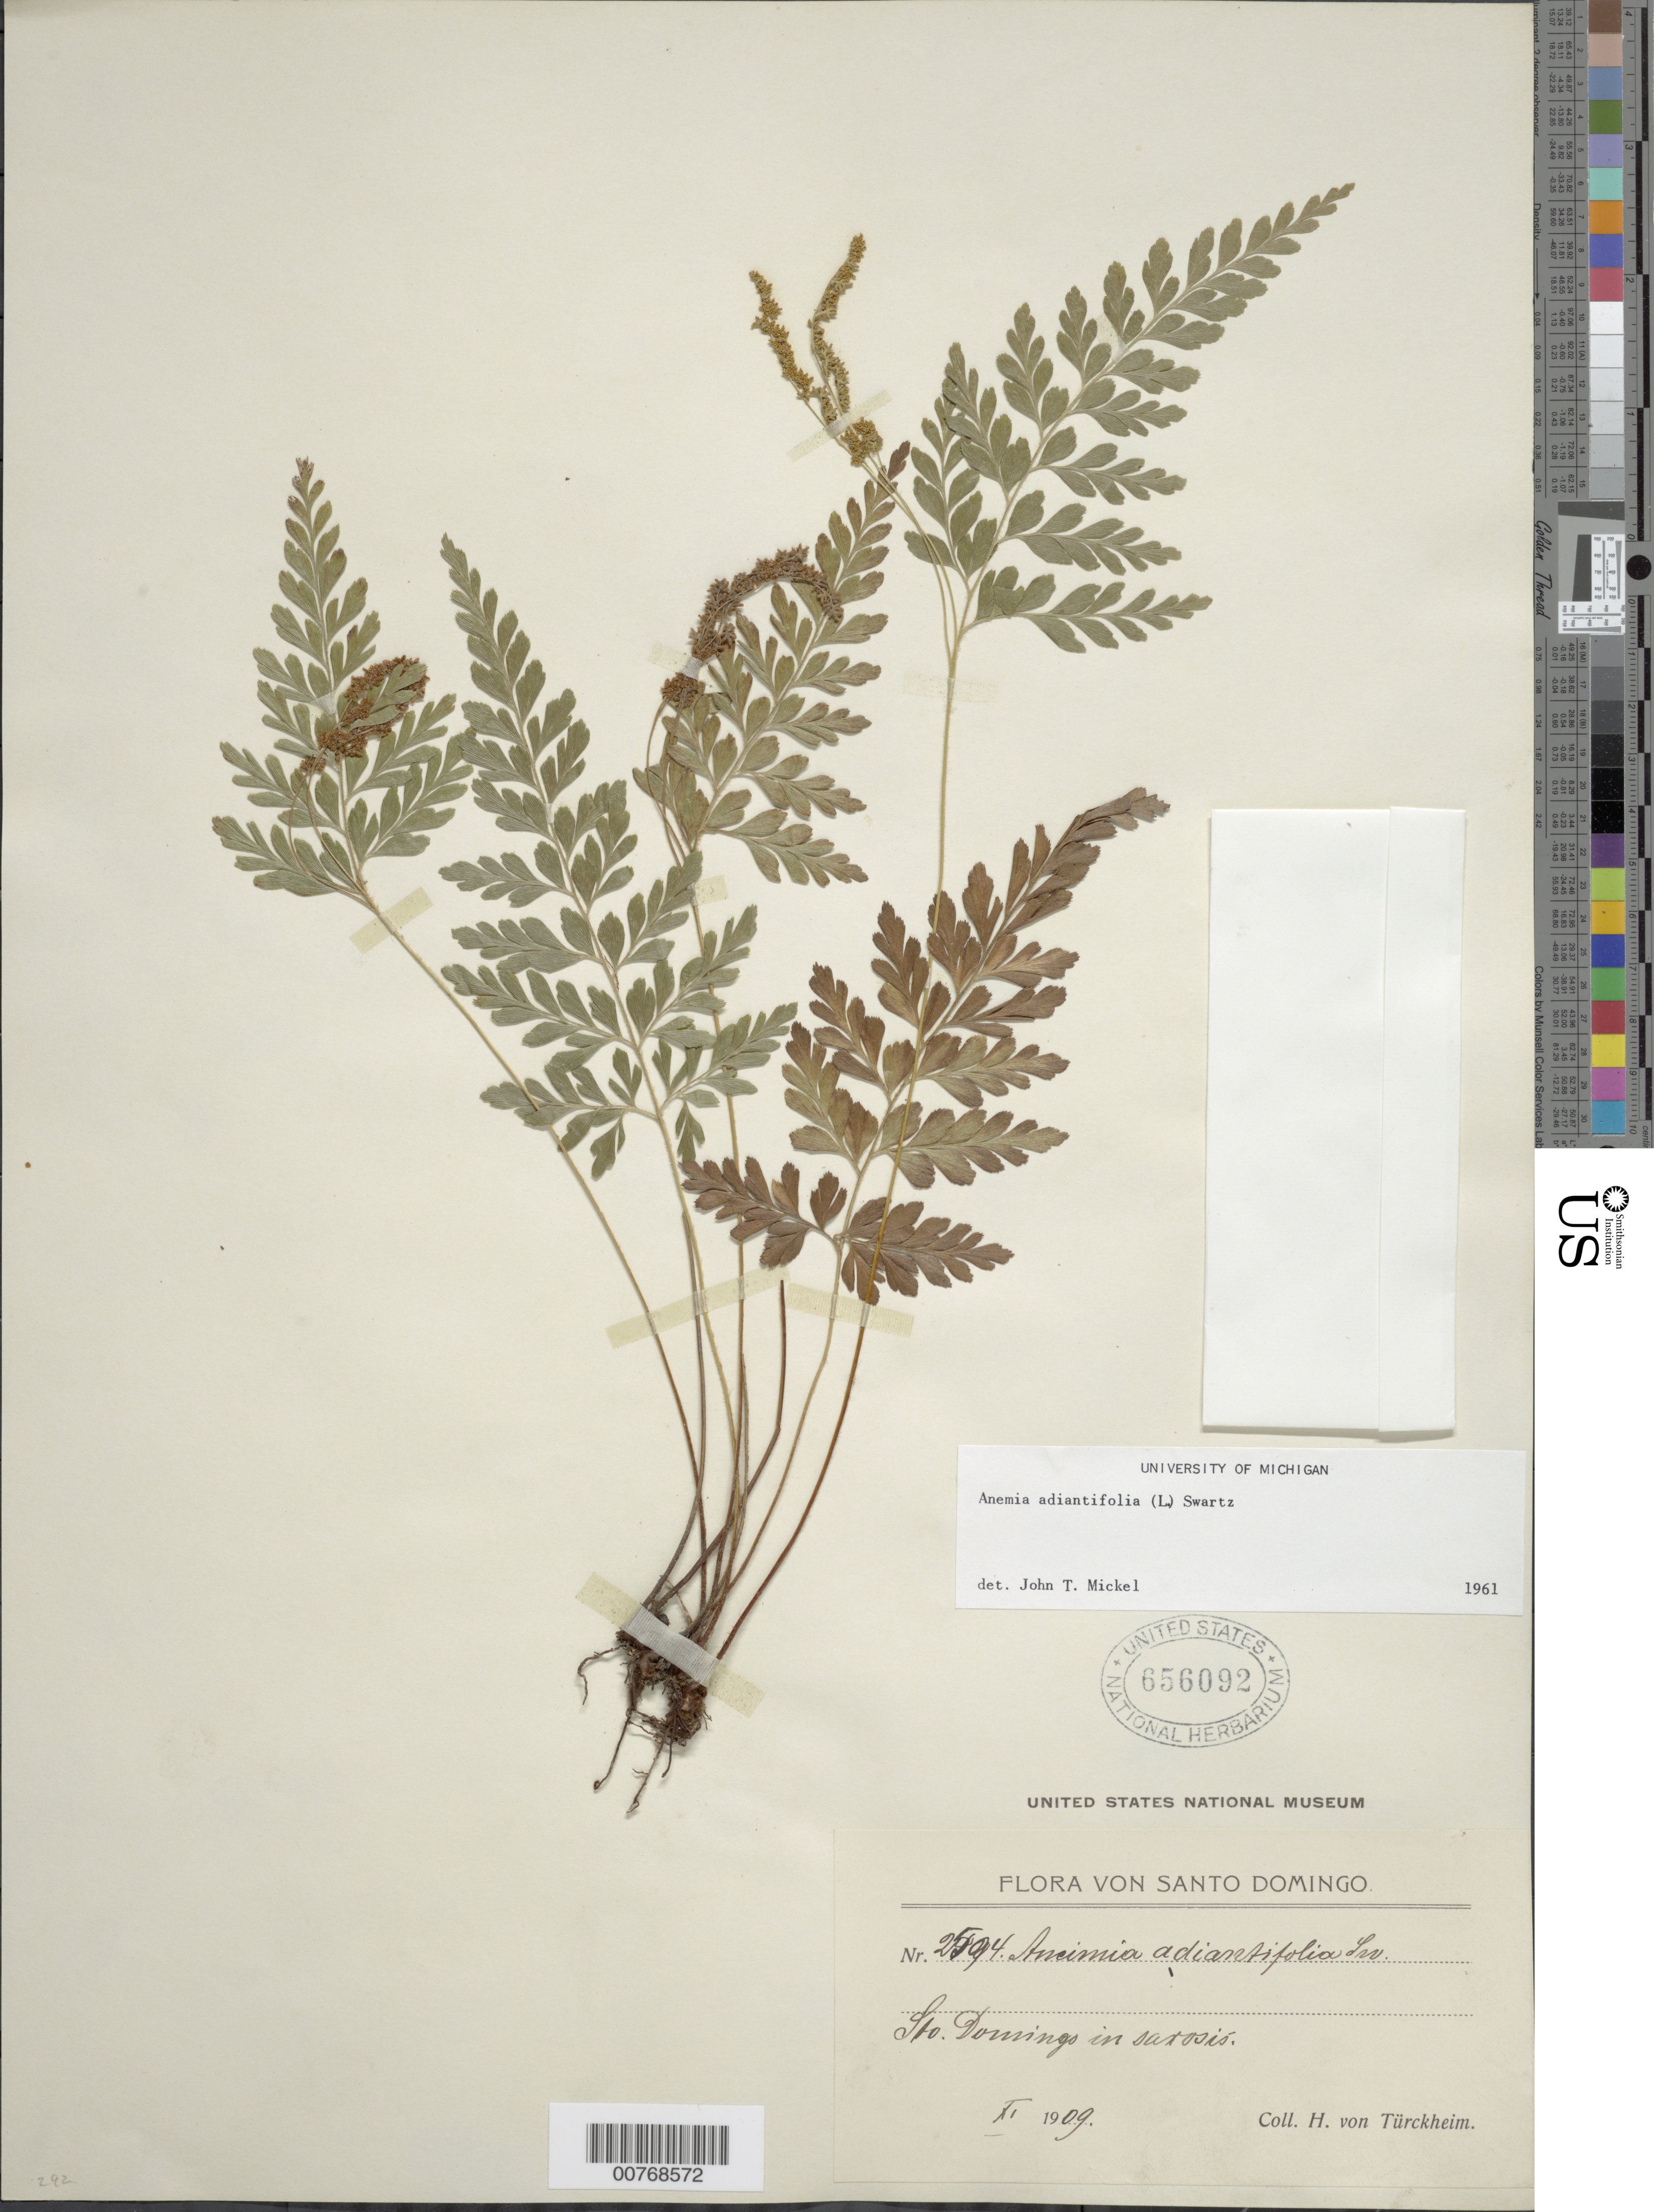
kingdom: Plantae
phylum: Tracheophyta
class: Polypodiopsida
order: Schizaeales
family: Anemiaceae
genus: Anemia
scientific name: Anemia adiantifolia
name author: (L.) Sw.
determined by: Mickel, J. T., (NY), New York Botanical Garden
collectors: H. von Türckheim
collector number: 2594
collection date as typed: Nov 1909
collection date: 1909-11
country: Dominican Republic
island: Hispaniola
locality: Santo Domingo in sarosis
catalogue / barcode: US 656092